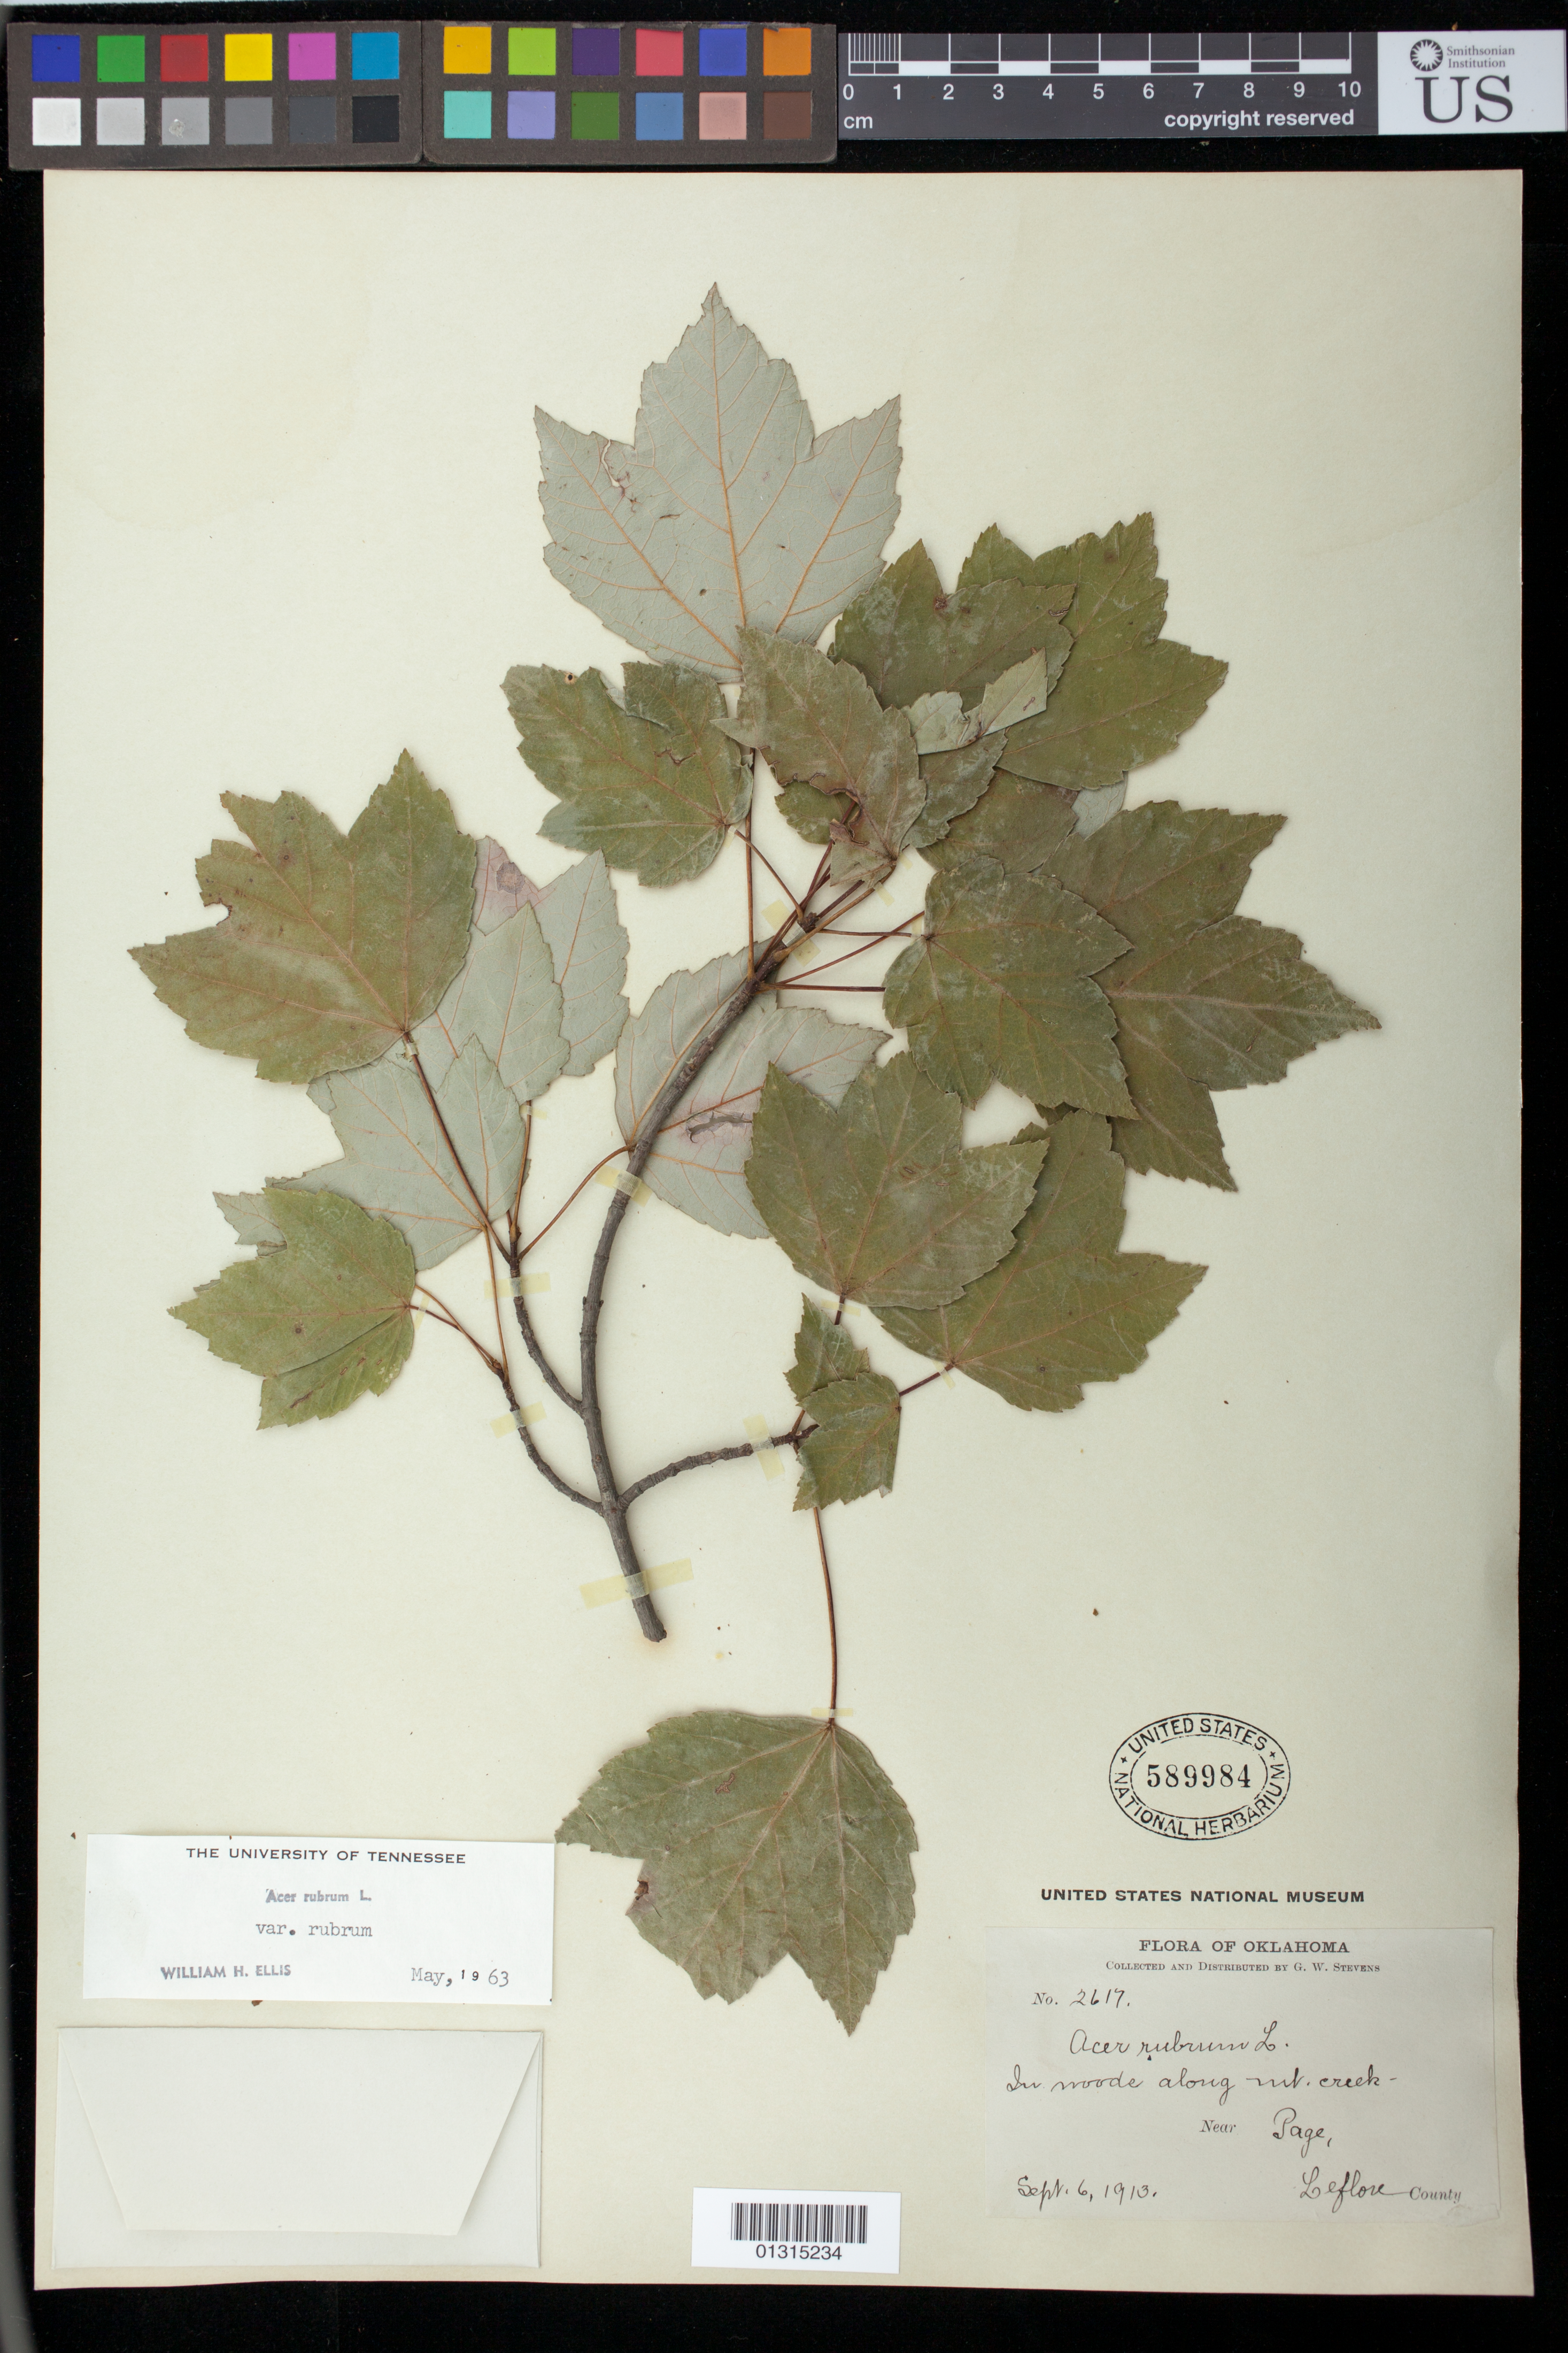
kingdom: Plantae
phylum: Tracheophyta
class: Magnoliopsida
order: Sapindales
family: Sapindaceae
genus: Acer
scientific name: Acer rubrum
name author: L.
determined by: Ellis, W. H.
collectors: G. Stevens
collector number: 2617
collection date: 1913-09-06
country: United States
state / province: Oklahoma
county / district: Le Flore County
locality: Le Flore County, Page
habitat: In woods along mt. creek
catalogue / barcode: US 589984